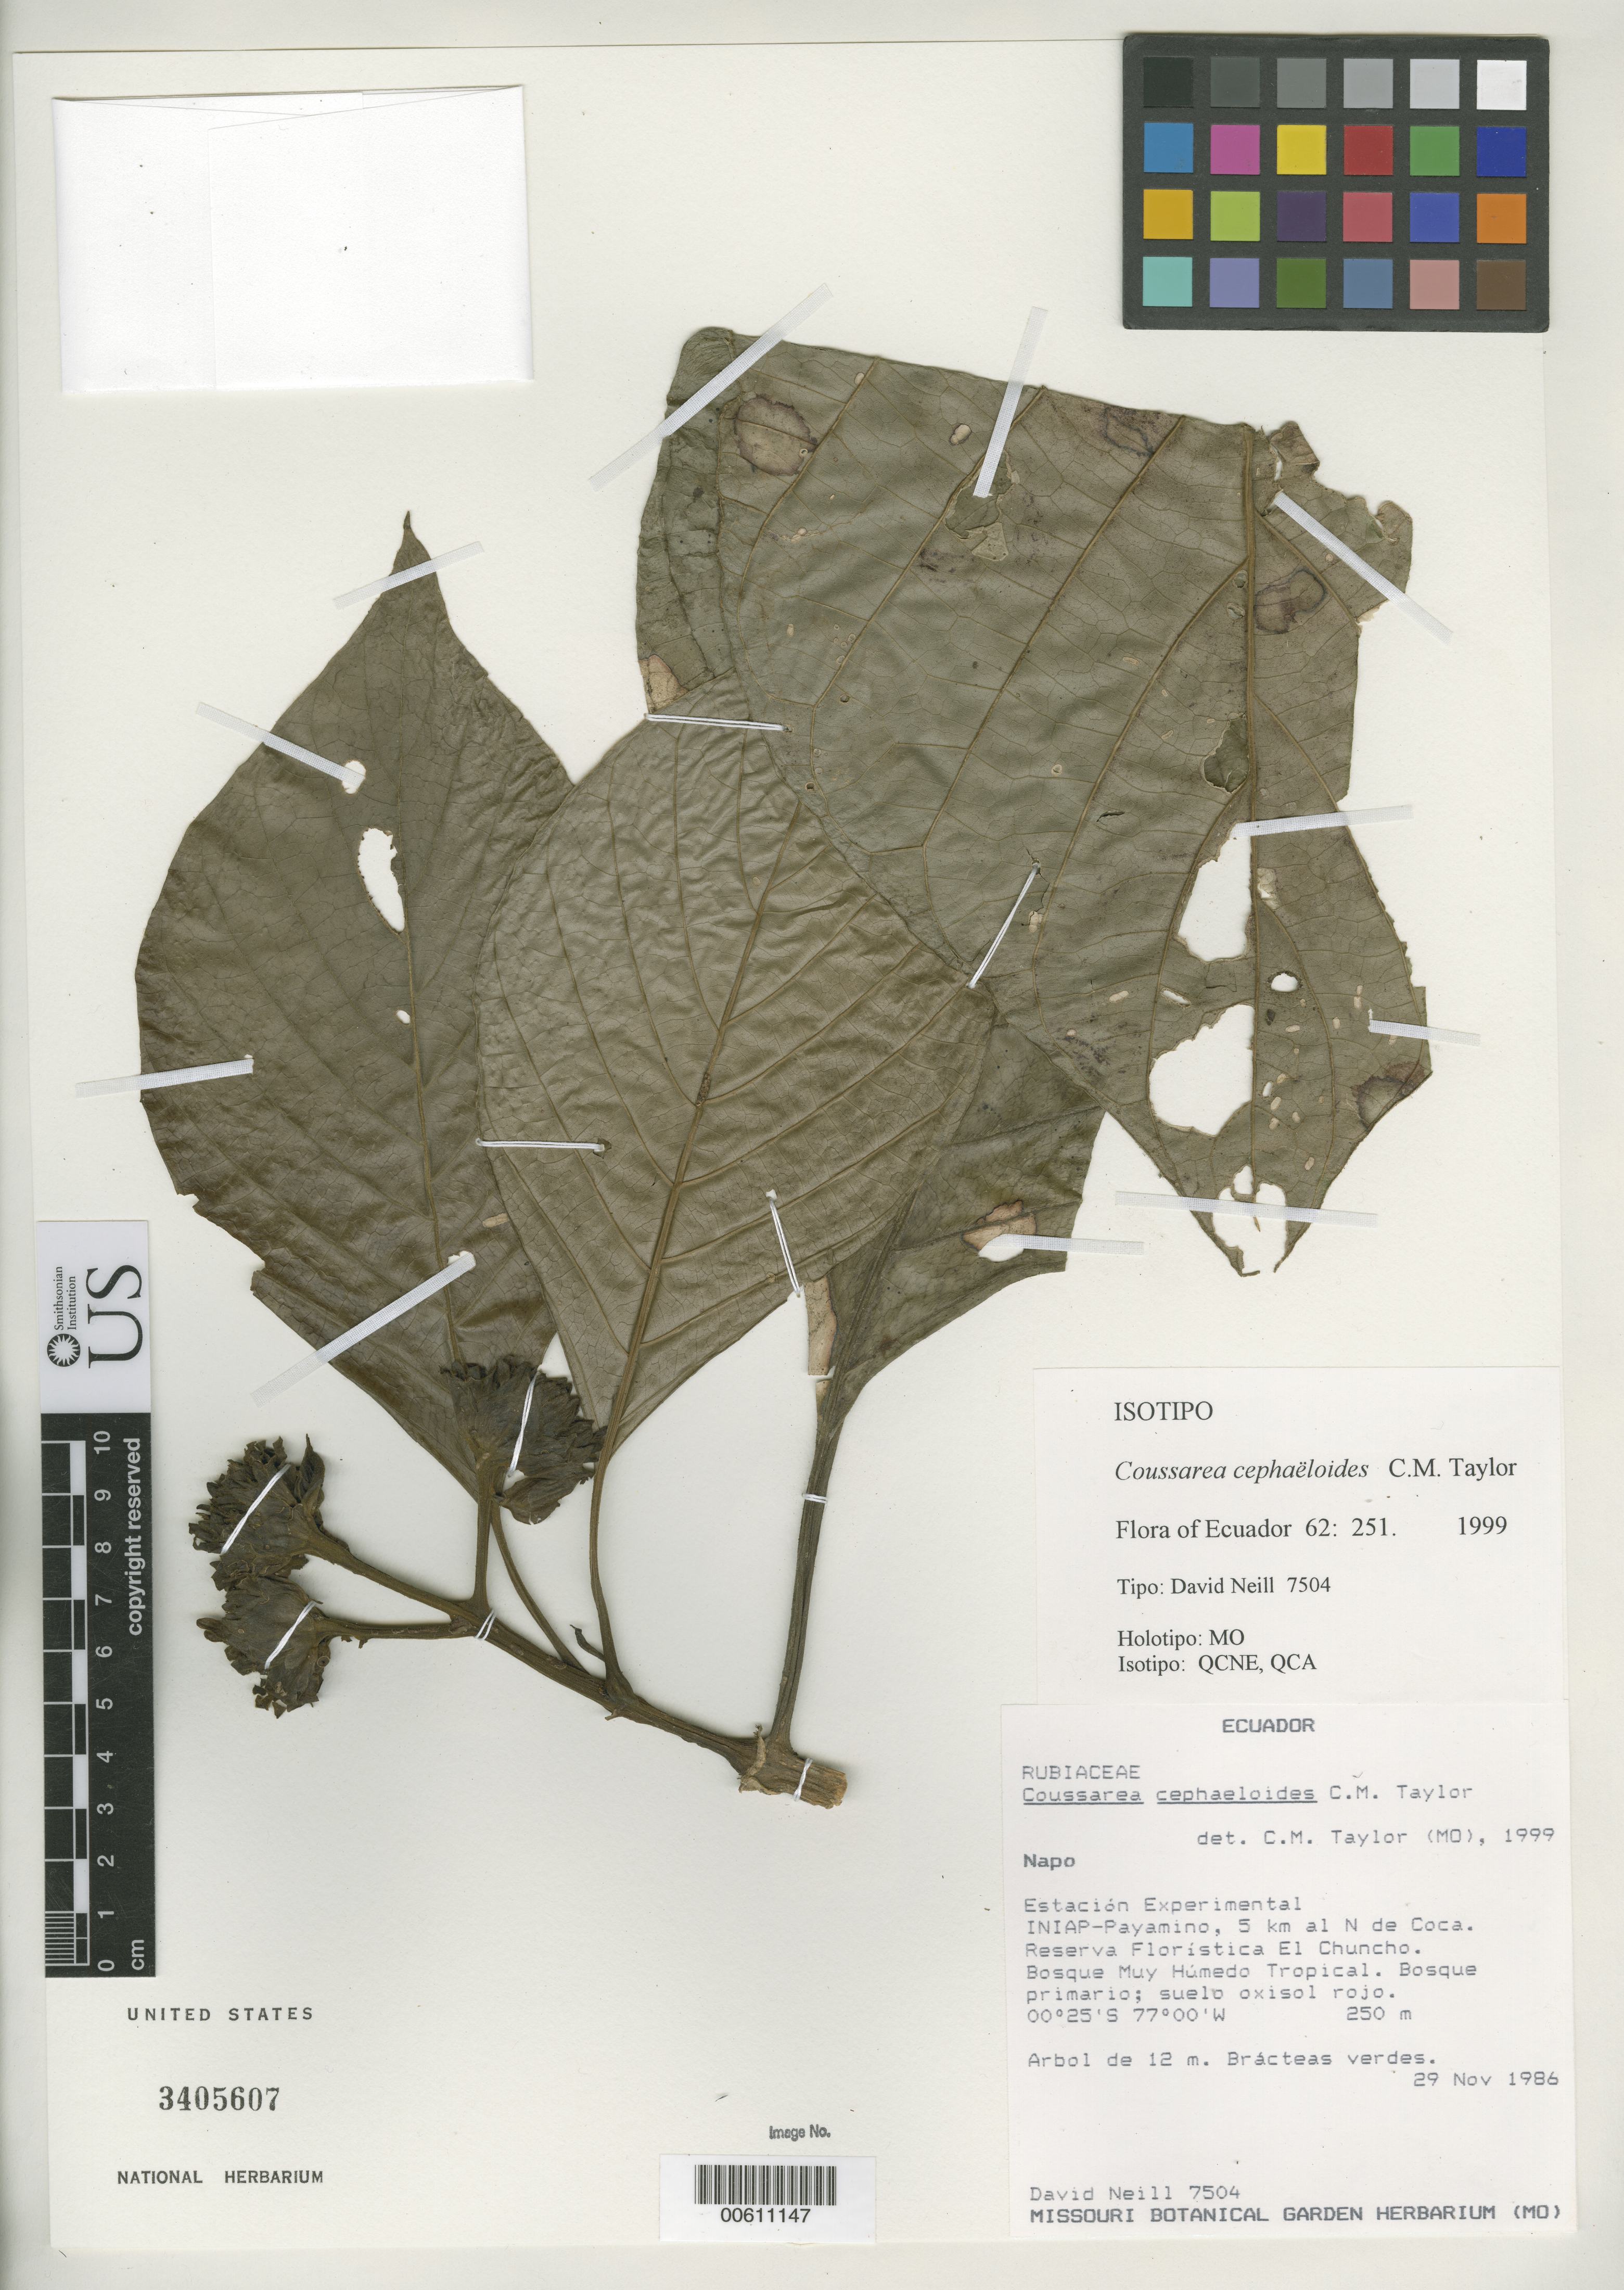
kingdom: Plantae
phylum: Tracheophyta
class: Magnoliopsida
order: Gentianales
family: Rubiaceae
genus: Coussarea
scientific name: Coussarea cephaeloides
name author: D.A. Neill ex C.M. Taylor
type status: Isotype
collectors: D. A. Neill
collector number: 7504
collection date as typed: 29 Nov 1986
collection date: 1986-11-29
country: Ecuador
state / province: Napo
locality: Estacion Experimentalal INIAP-payamino, N of Coca. Reserva Floristica El Chuncho.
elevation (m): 250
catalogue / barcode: US 3405607